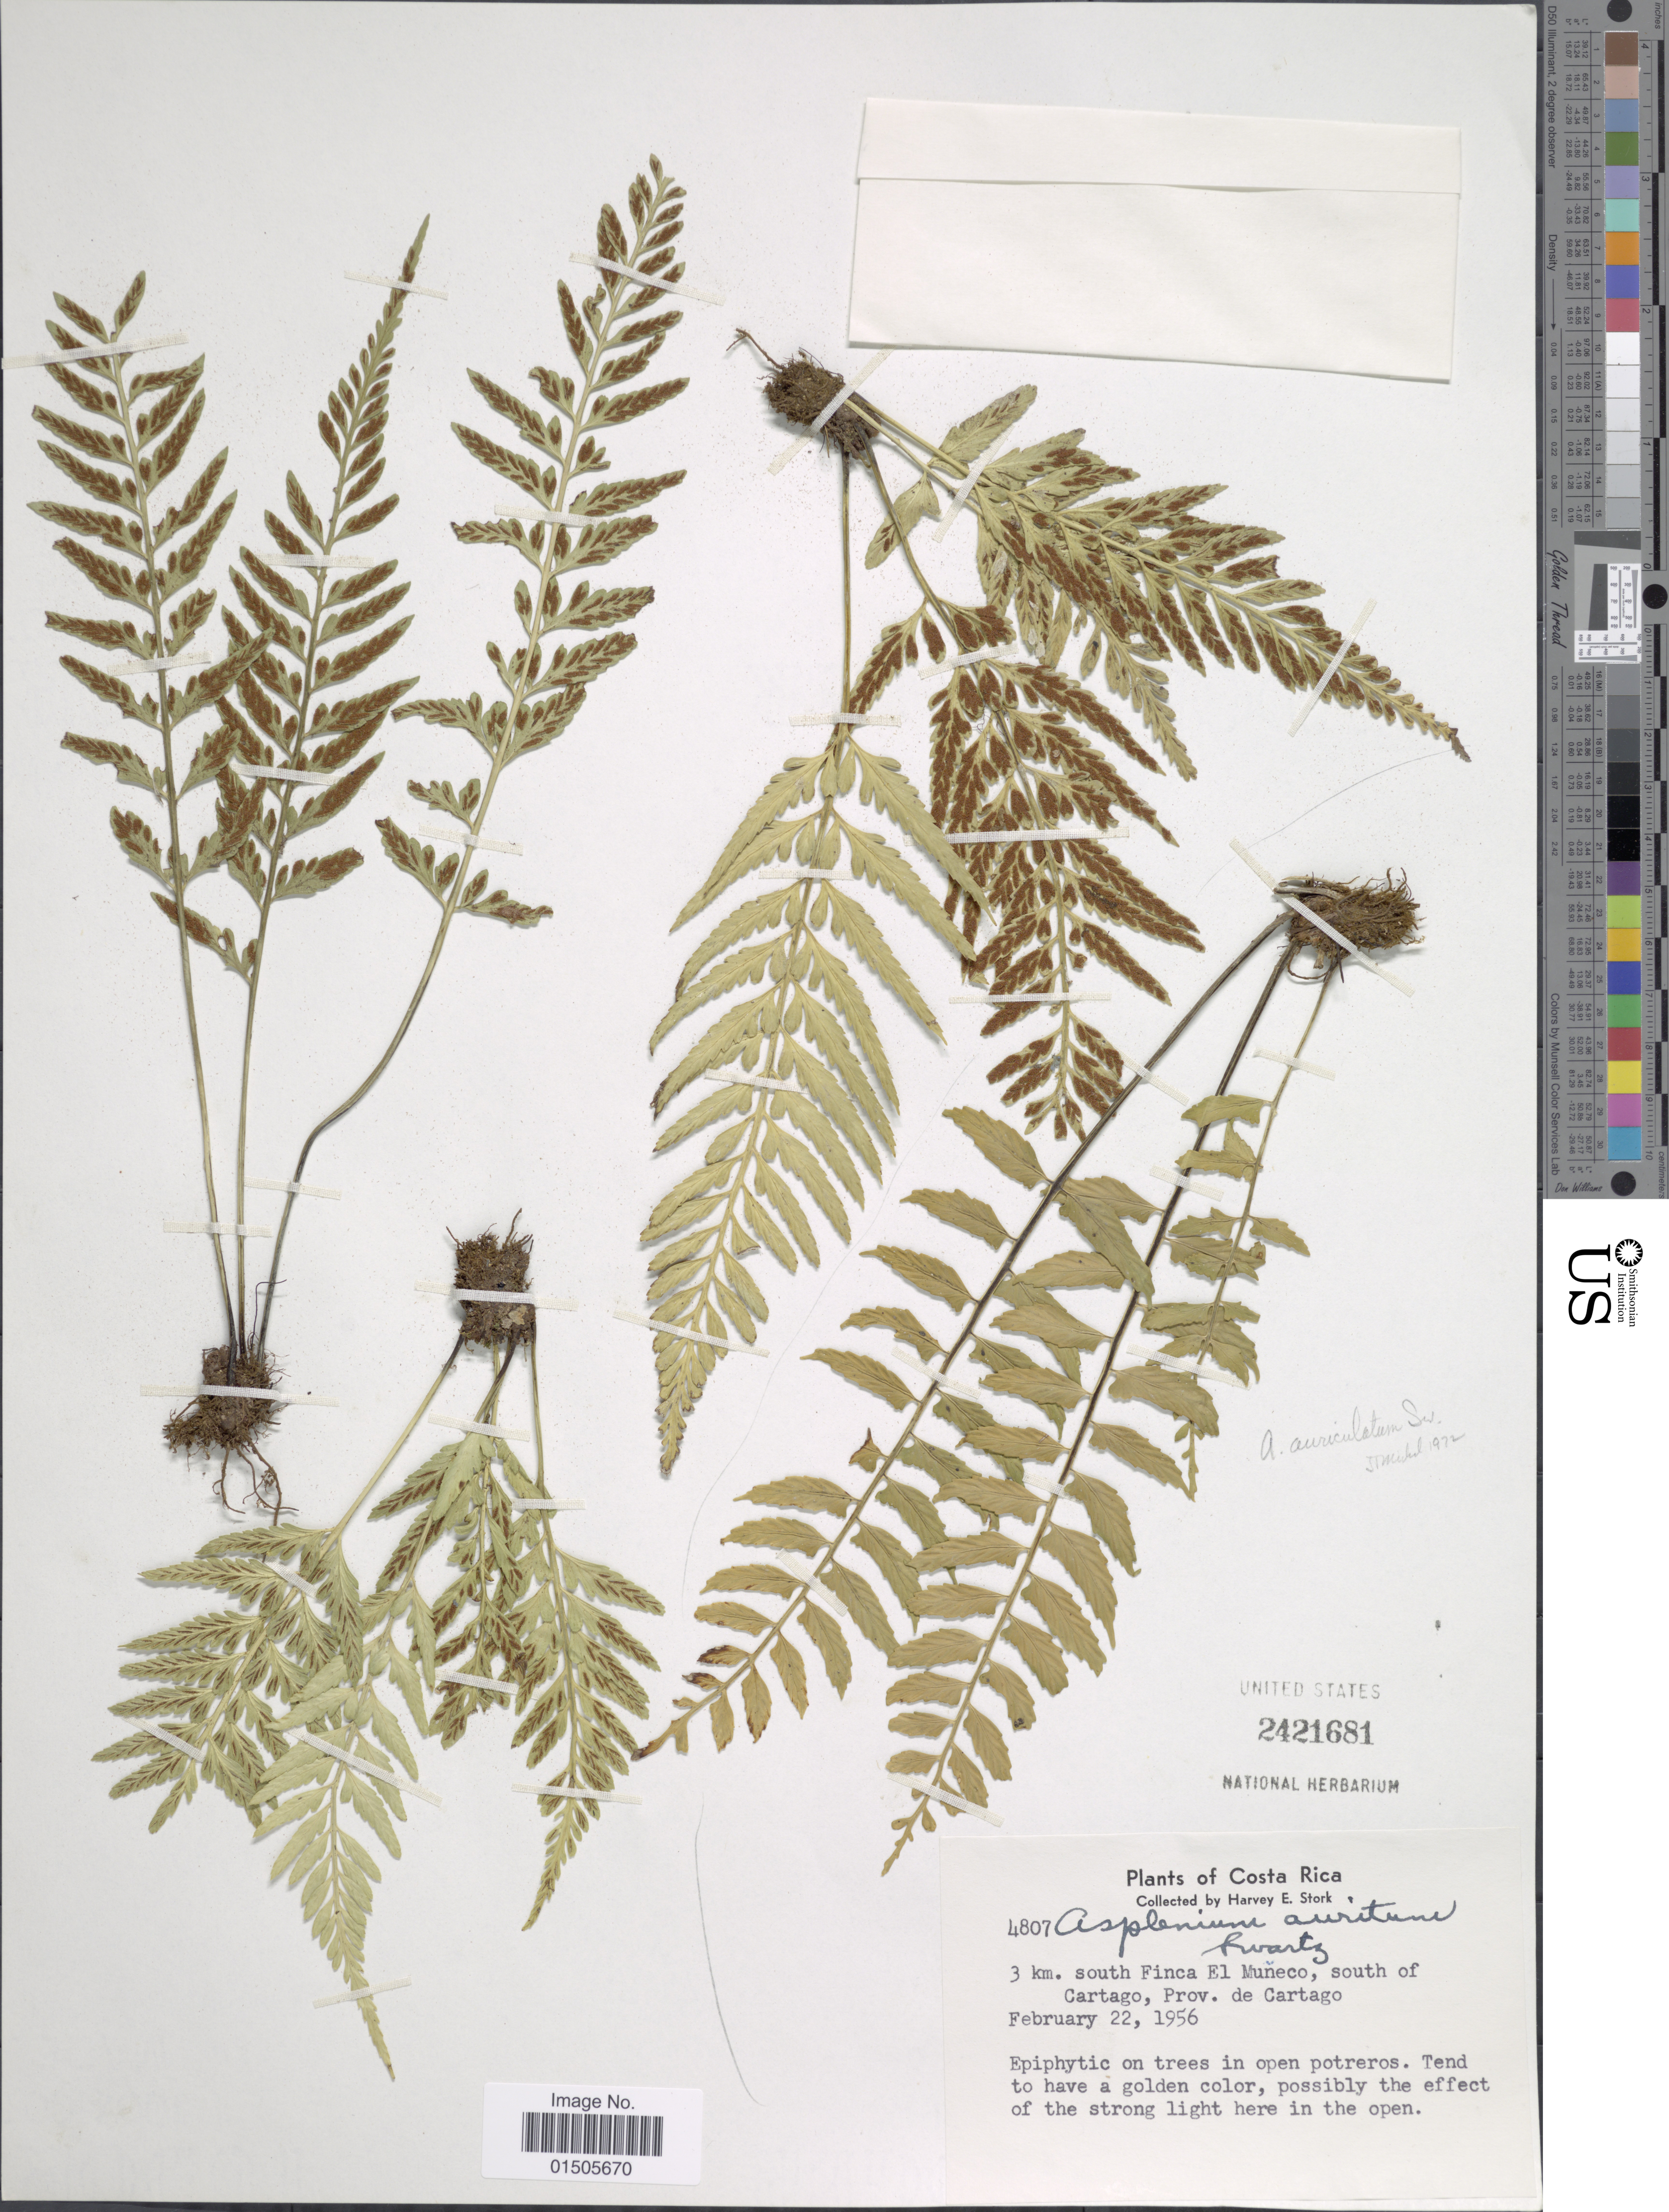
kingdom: Plantae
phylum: Tracheophyta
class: Polypodiopsida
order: Polypodiales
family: Aspleniaceae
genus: Asplenium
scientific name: Asplenium auritum var. intermedium ined.?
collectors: H. E. Stork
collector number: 4807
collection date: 1956-02-22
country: Costa Rica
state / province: Cartago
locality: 3 km. south Finca El Muneco, south of Cartago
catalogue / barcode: US 2421681